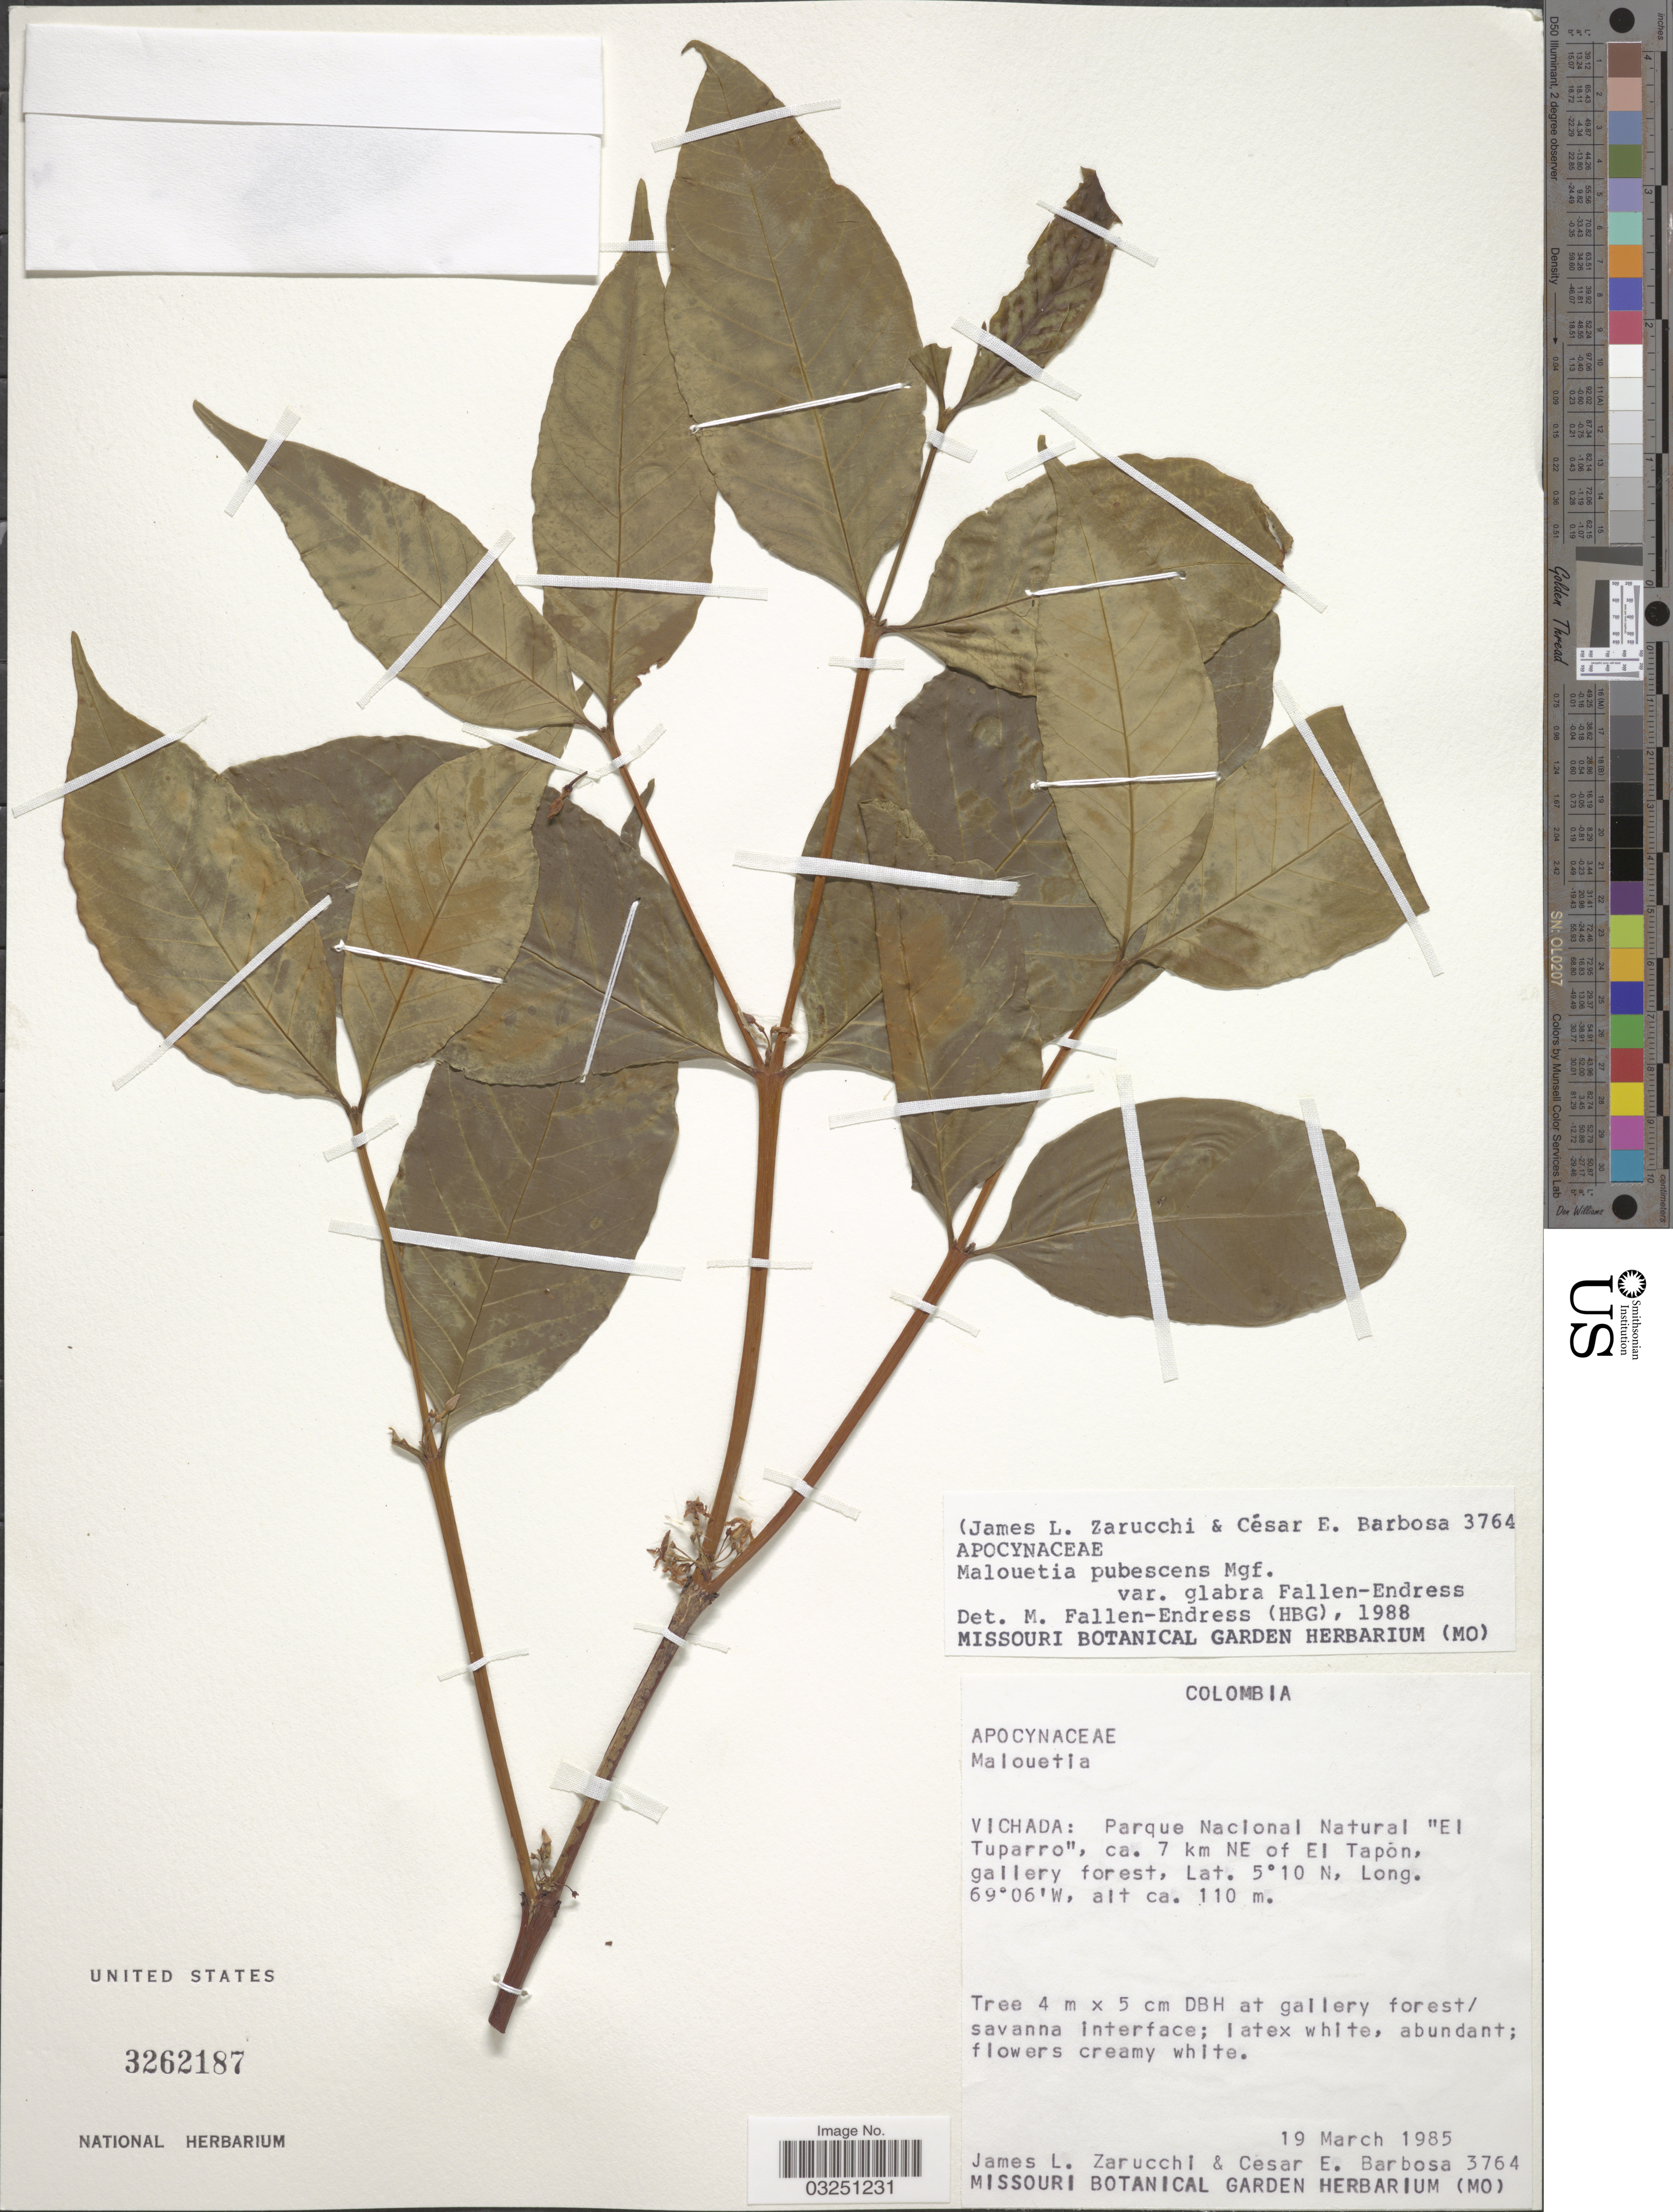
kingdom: Plantae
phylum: Tracheophyta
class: Magnoliopsida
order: Gentianales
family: Apocynaceae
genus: Malouetia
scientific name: Malouetia pubescens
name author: Markgr.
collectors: J. L. Zarucchi & C. E. Barbosa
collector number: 3764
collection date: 1985-03-19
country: Colombia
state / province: Vichada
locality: Parque Nacional Natural "El Tuparro", ca. 7 km NE of El Tapón, gallery forest.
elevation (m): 110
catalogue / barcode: US 3262187